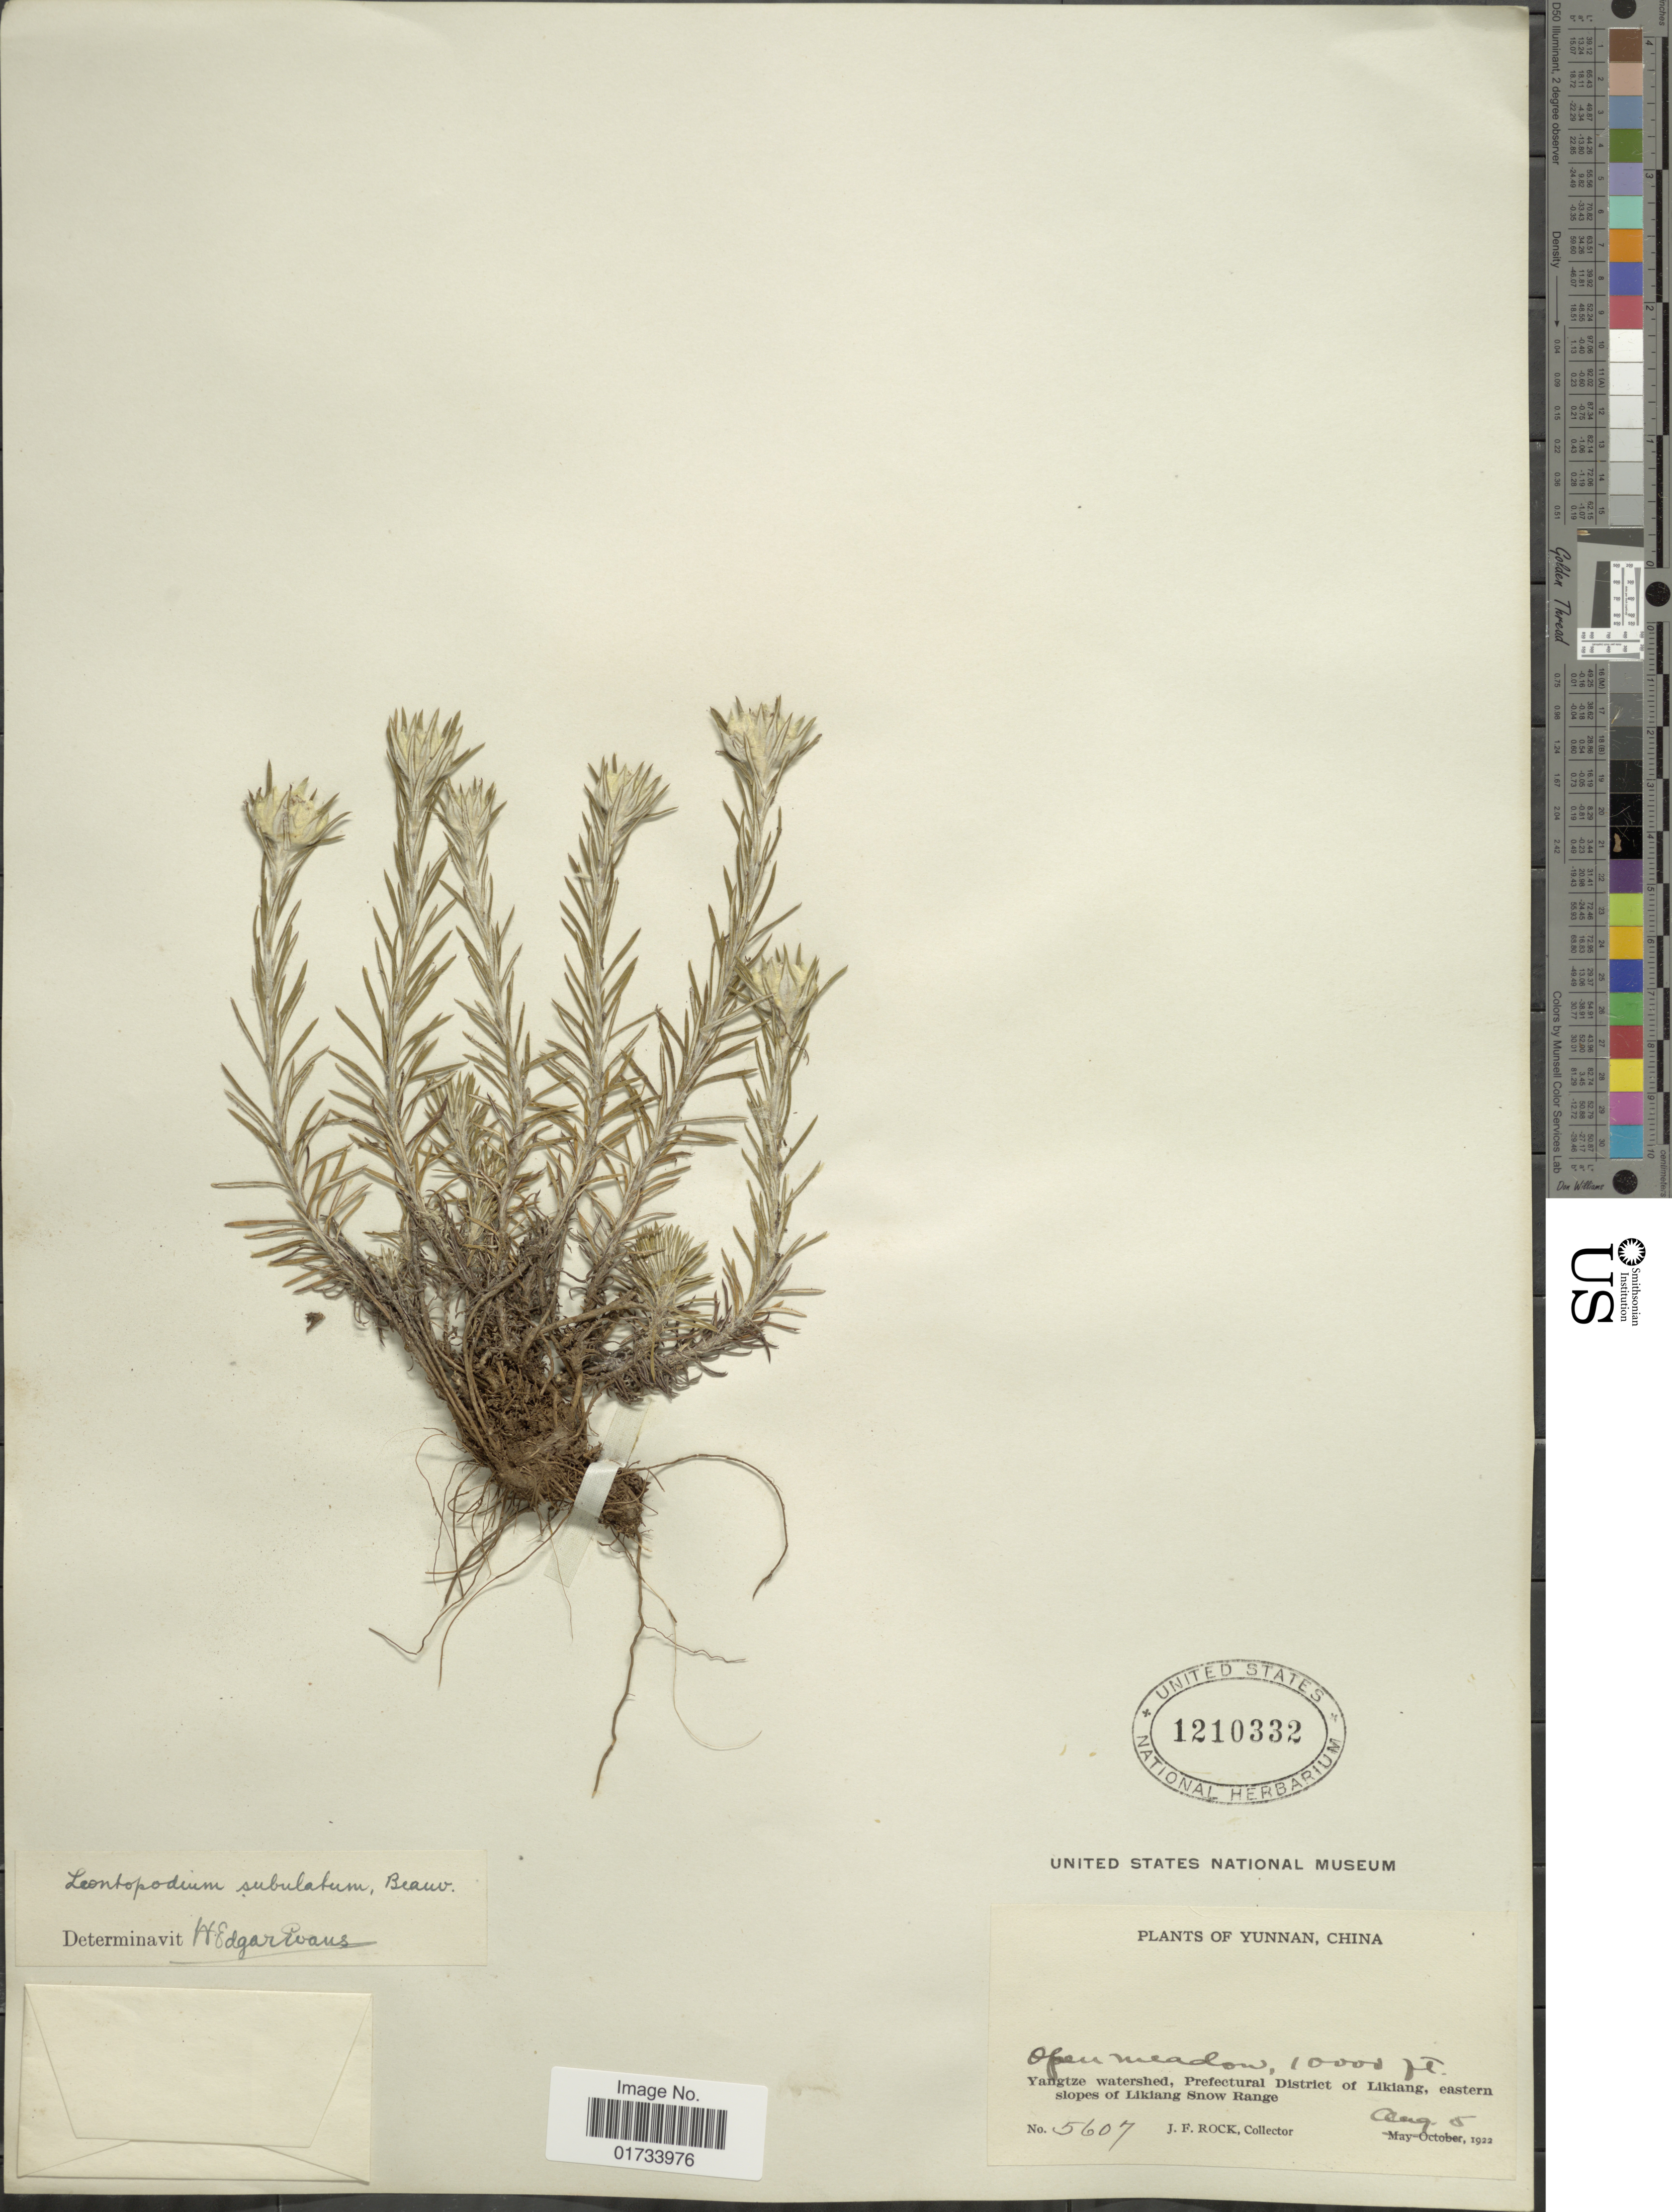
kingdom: Plantae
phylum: Tracheophyta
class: Magnoliopsida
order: Asterales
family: Asteraceae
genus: Leontopodium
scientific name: Leontopodium subulatum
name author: (Franch.) Beauverd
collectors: J. Rock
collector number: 5607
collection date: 1922-08-05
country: China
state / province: Yunnan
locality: Open meadow, Yangtze watershed, Prefectural District of Likiang, eastern slopes of Likiang Snow Range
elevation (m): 3048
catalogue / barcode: US 1210332